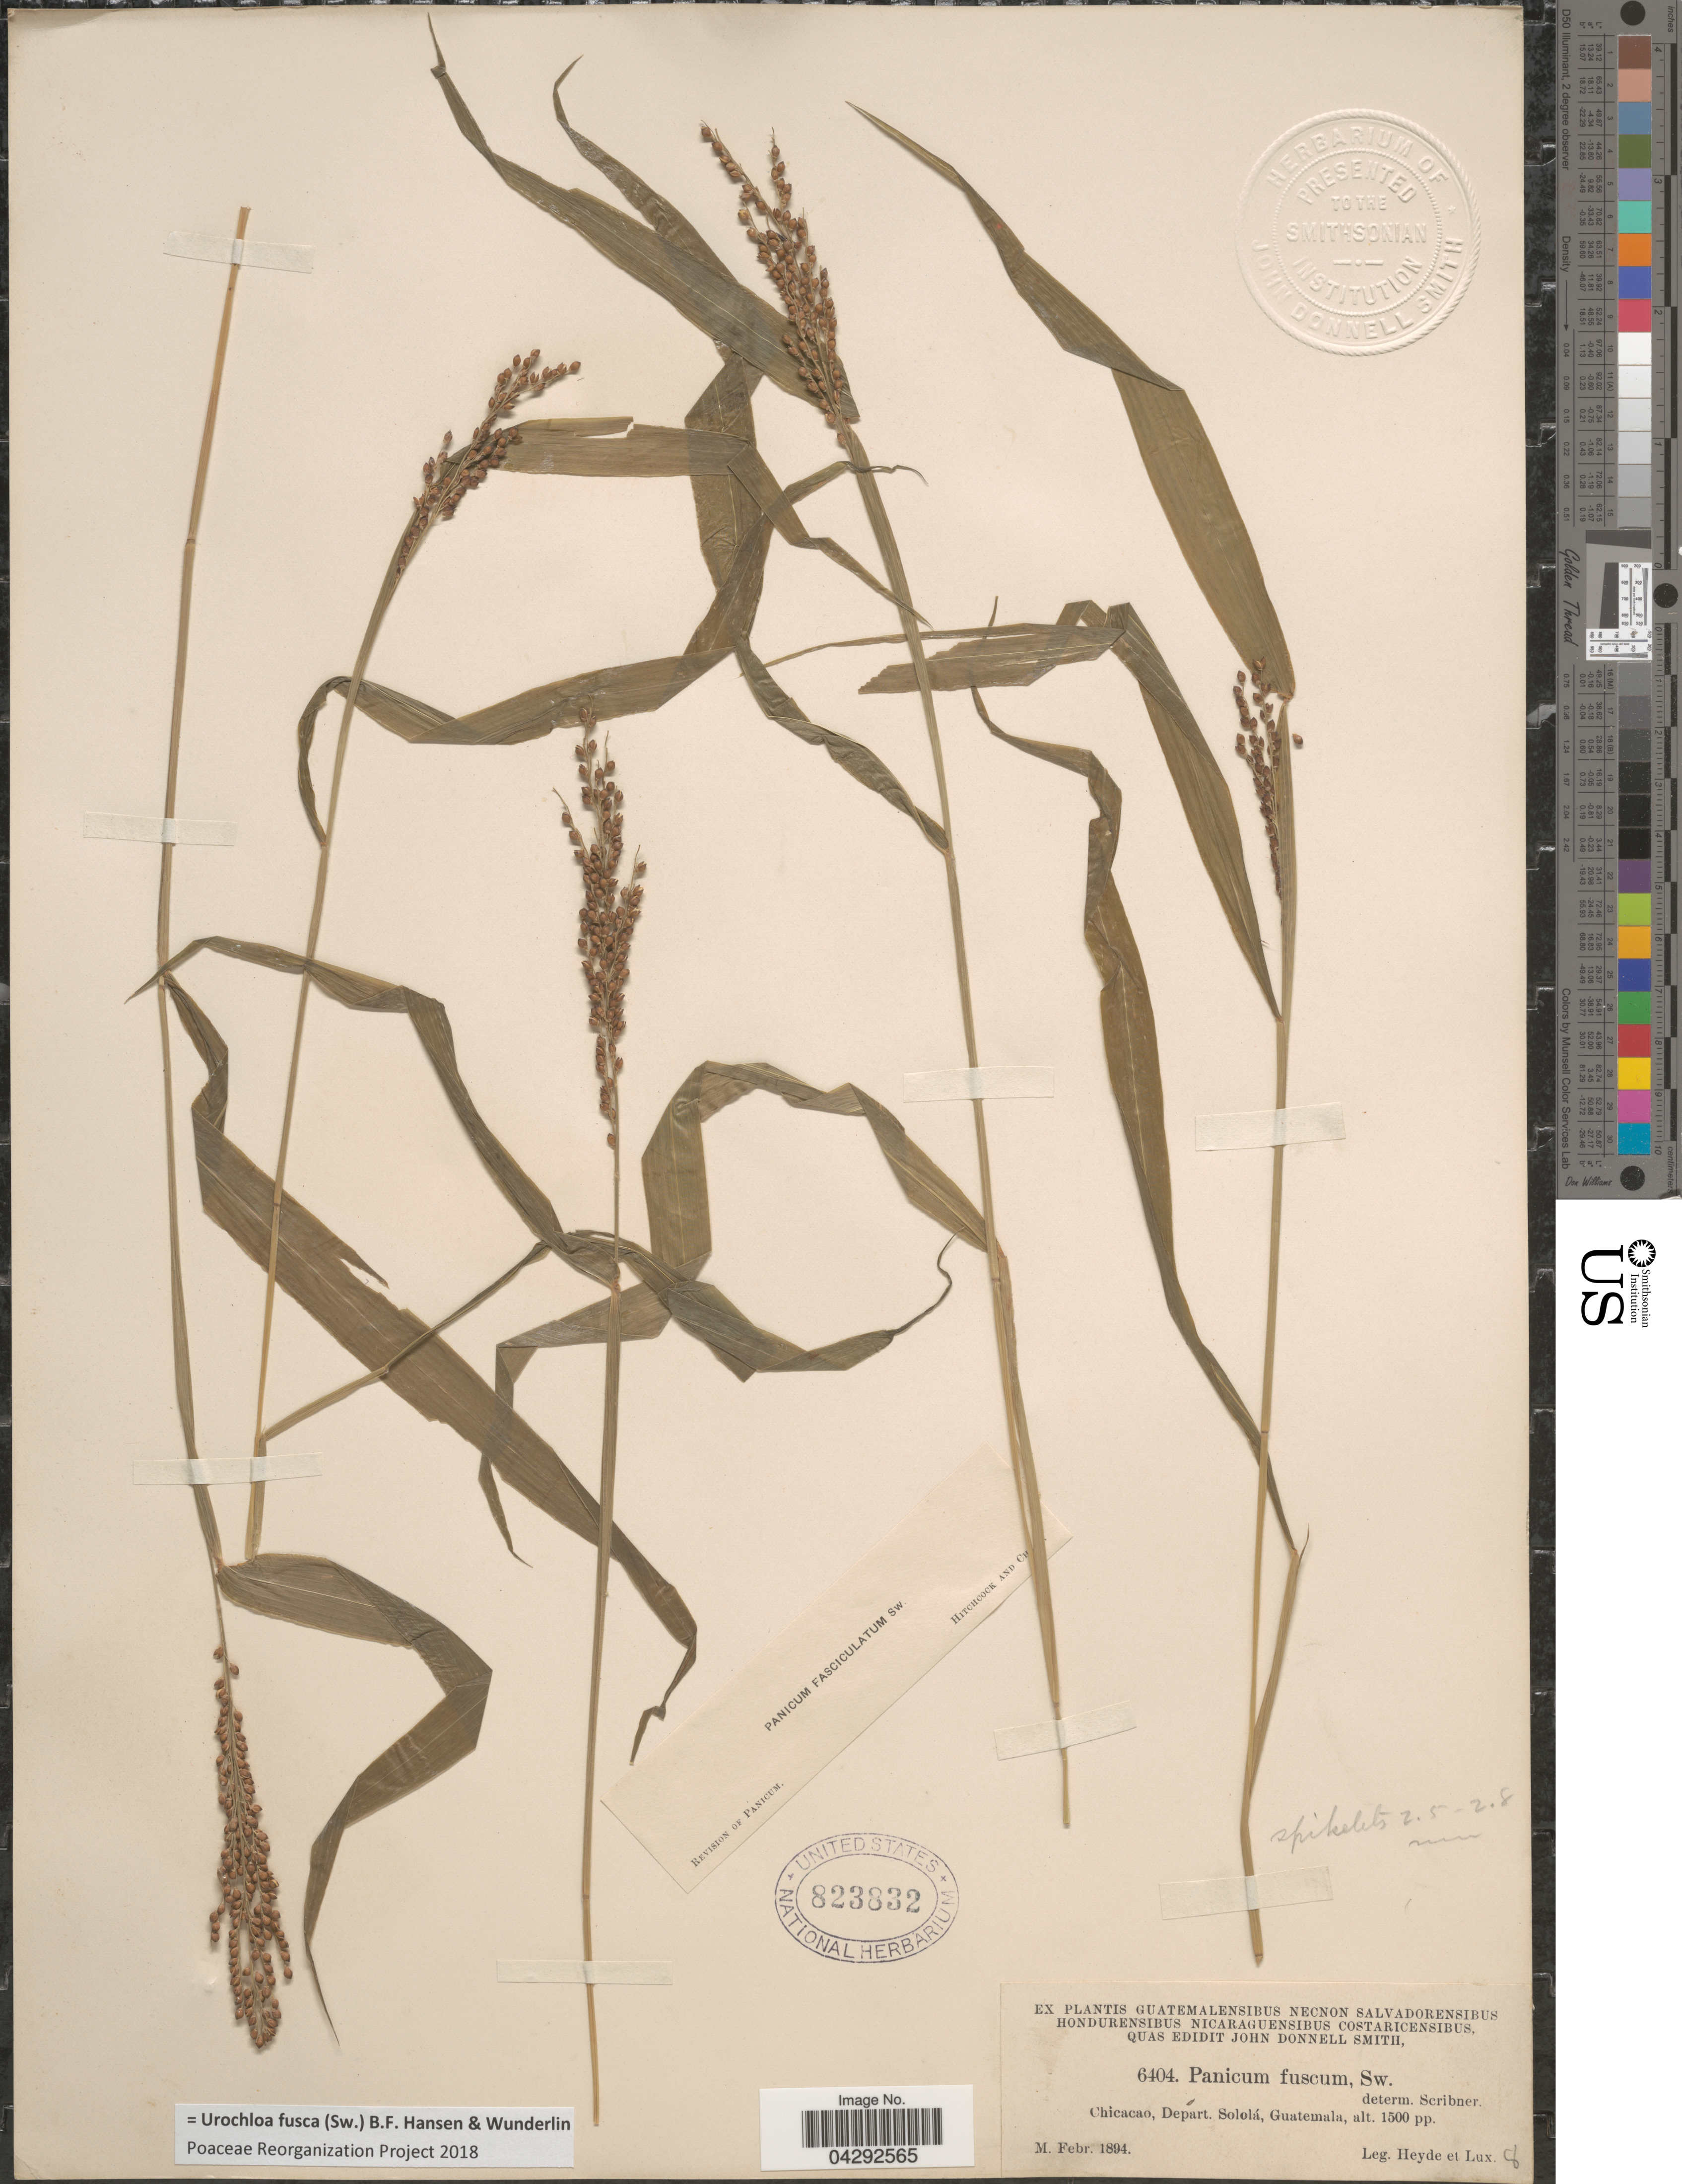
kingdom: Plantae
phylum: Tracheophyta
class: Liliopsida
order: Poales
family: Poaceae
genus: Urochloa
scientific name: Urochloa fusca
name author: (Sw.) B.F. Hansen & Wunderlin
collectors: Heyde & Lux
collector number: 6404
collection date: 1894-02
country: Guatemala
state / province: Solola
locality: Chicacao, Depart. Sololá.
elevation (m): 457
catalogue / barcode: US 823832